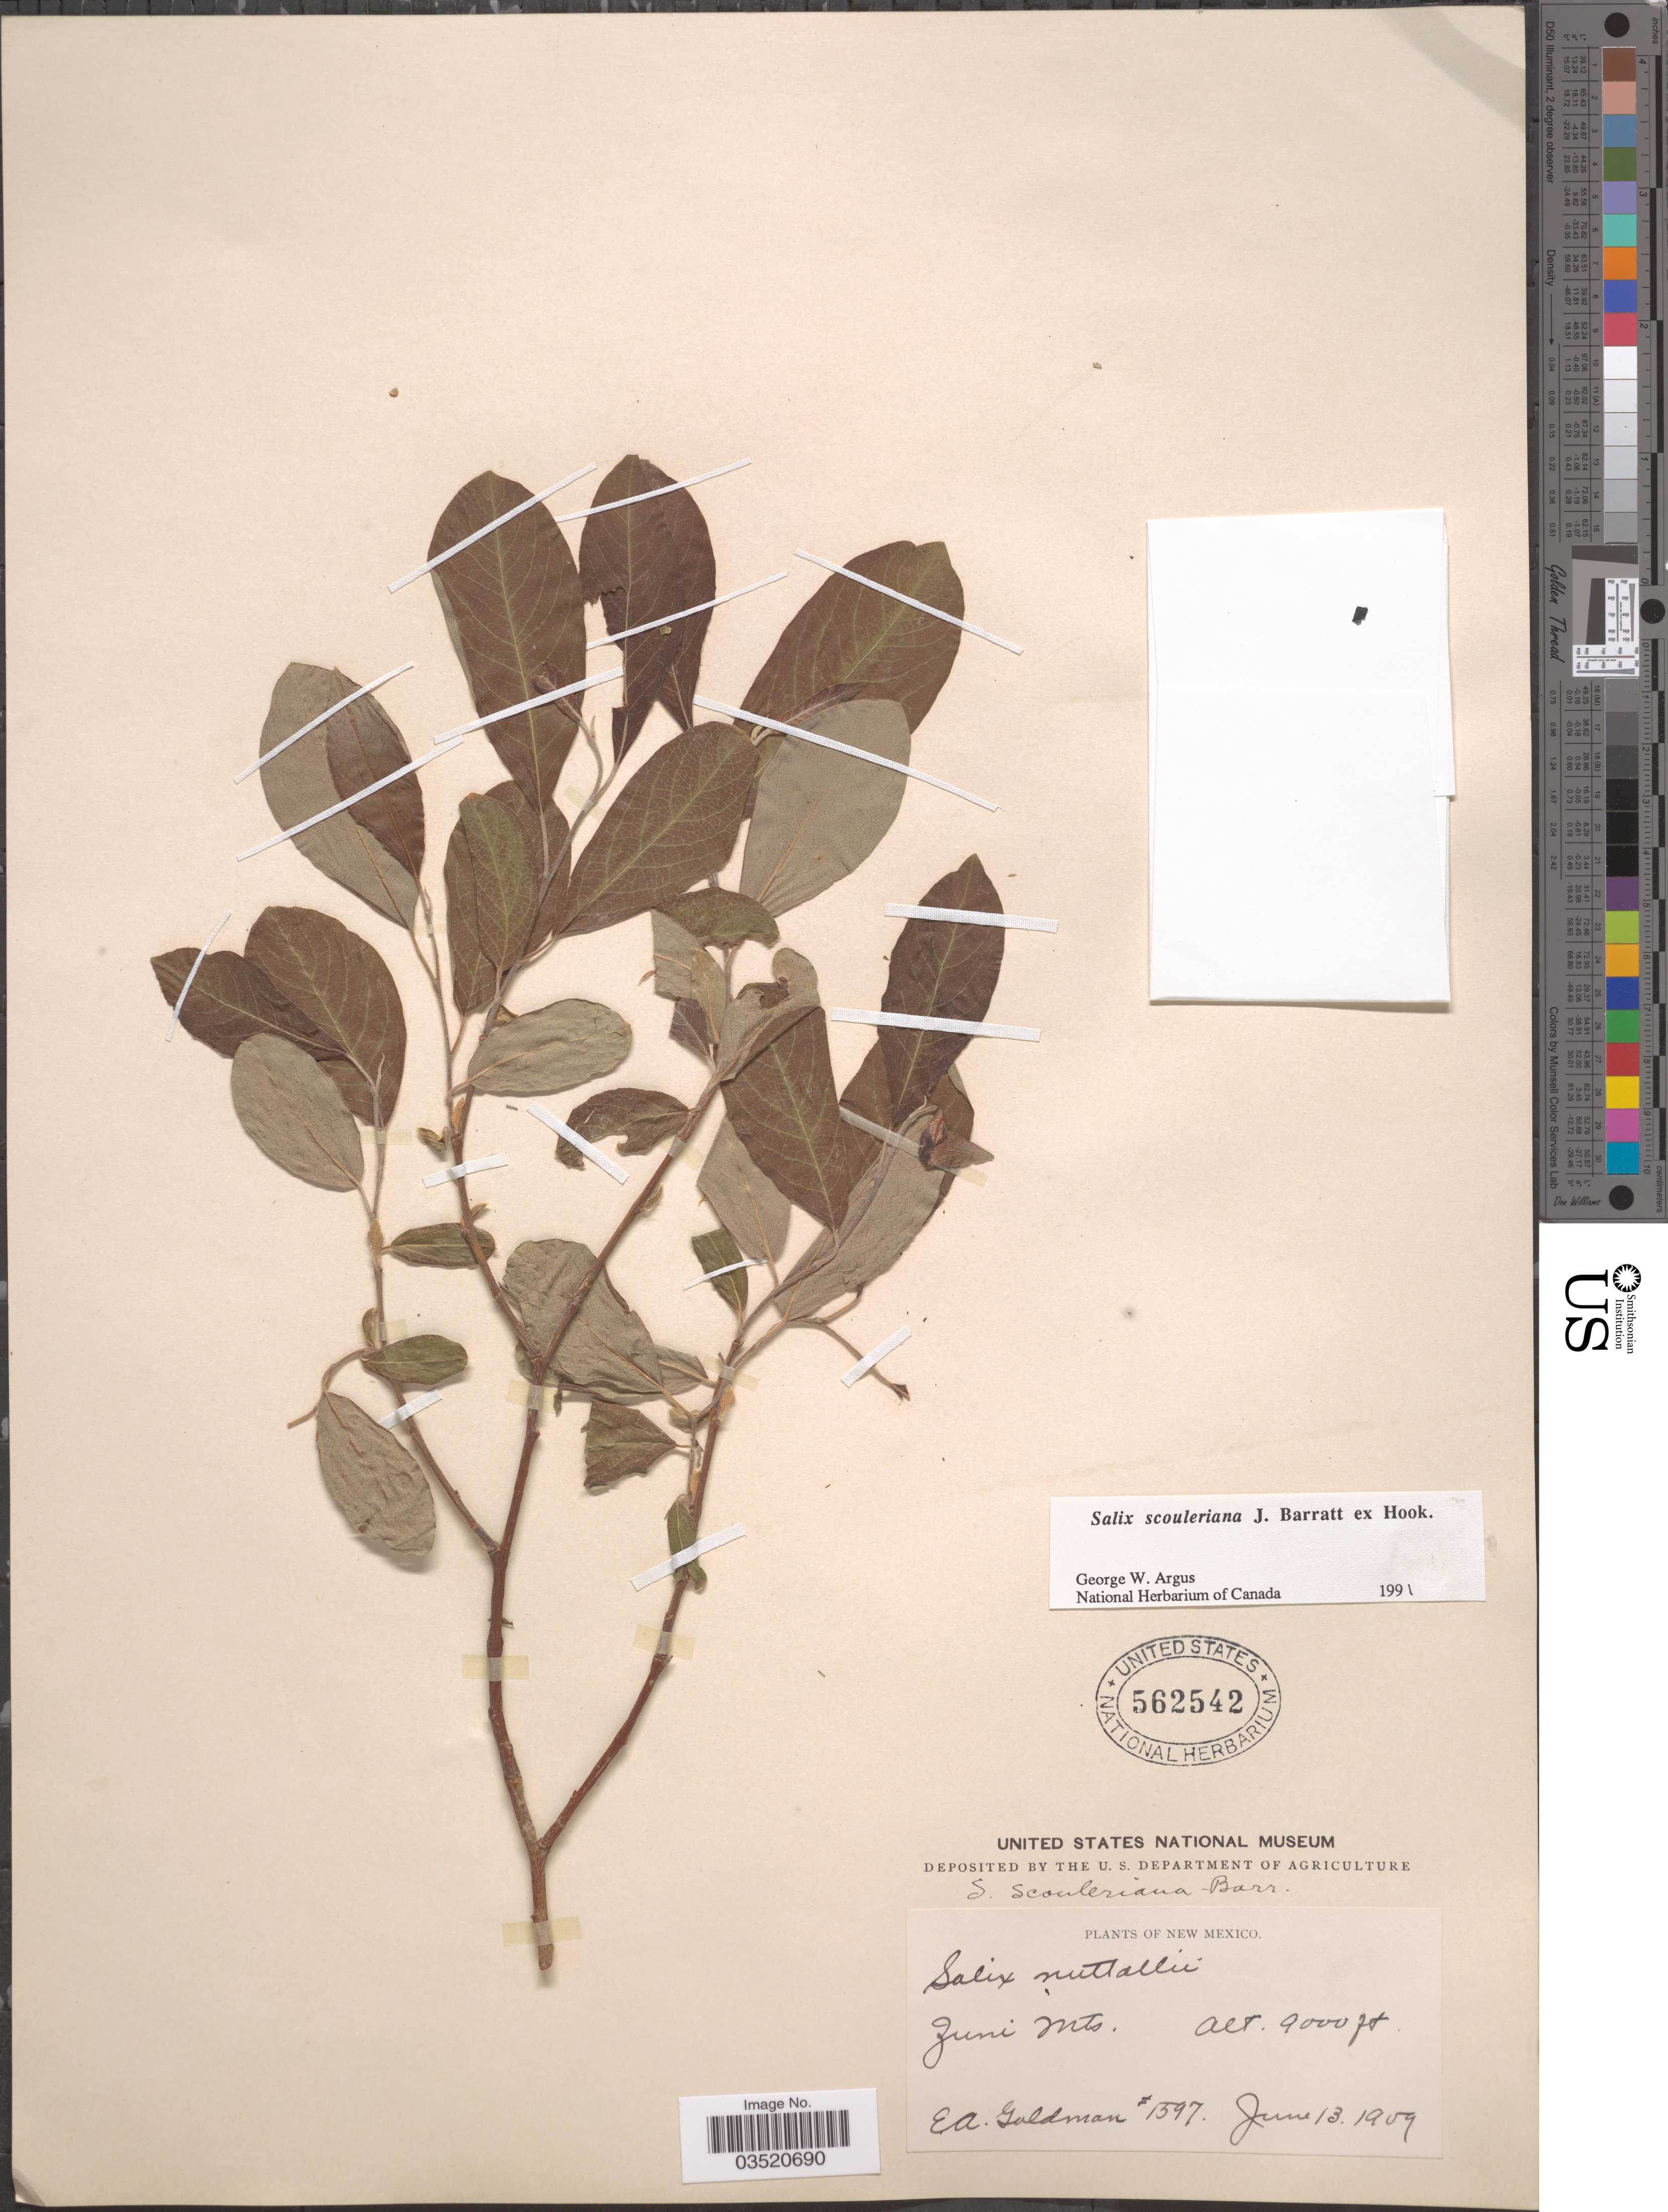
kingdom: Plantae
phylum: Tracheophyta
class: Magnoliopsida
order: Malpighiales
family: Salicaceae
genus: Salix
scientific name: Salix scouleriana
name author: Barratt ex Hook.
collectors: E. A. Goldman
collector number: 1597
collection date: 1909-06-13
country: United States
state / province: New Mexico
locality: Zuni Mts.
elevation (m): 2743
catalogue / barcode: US 562542